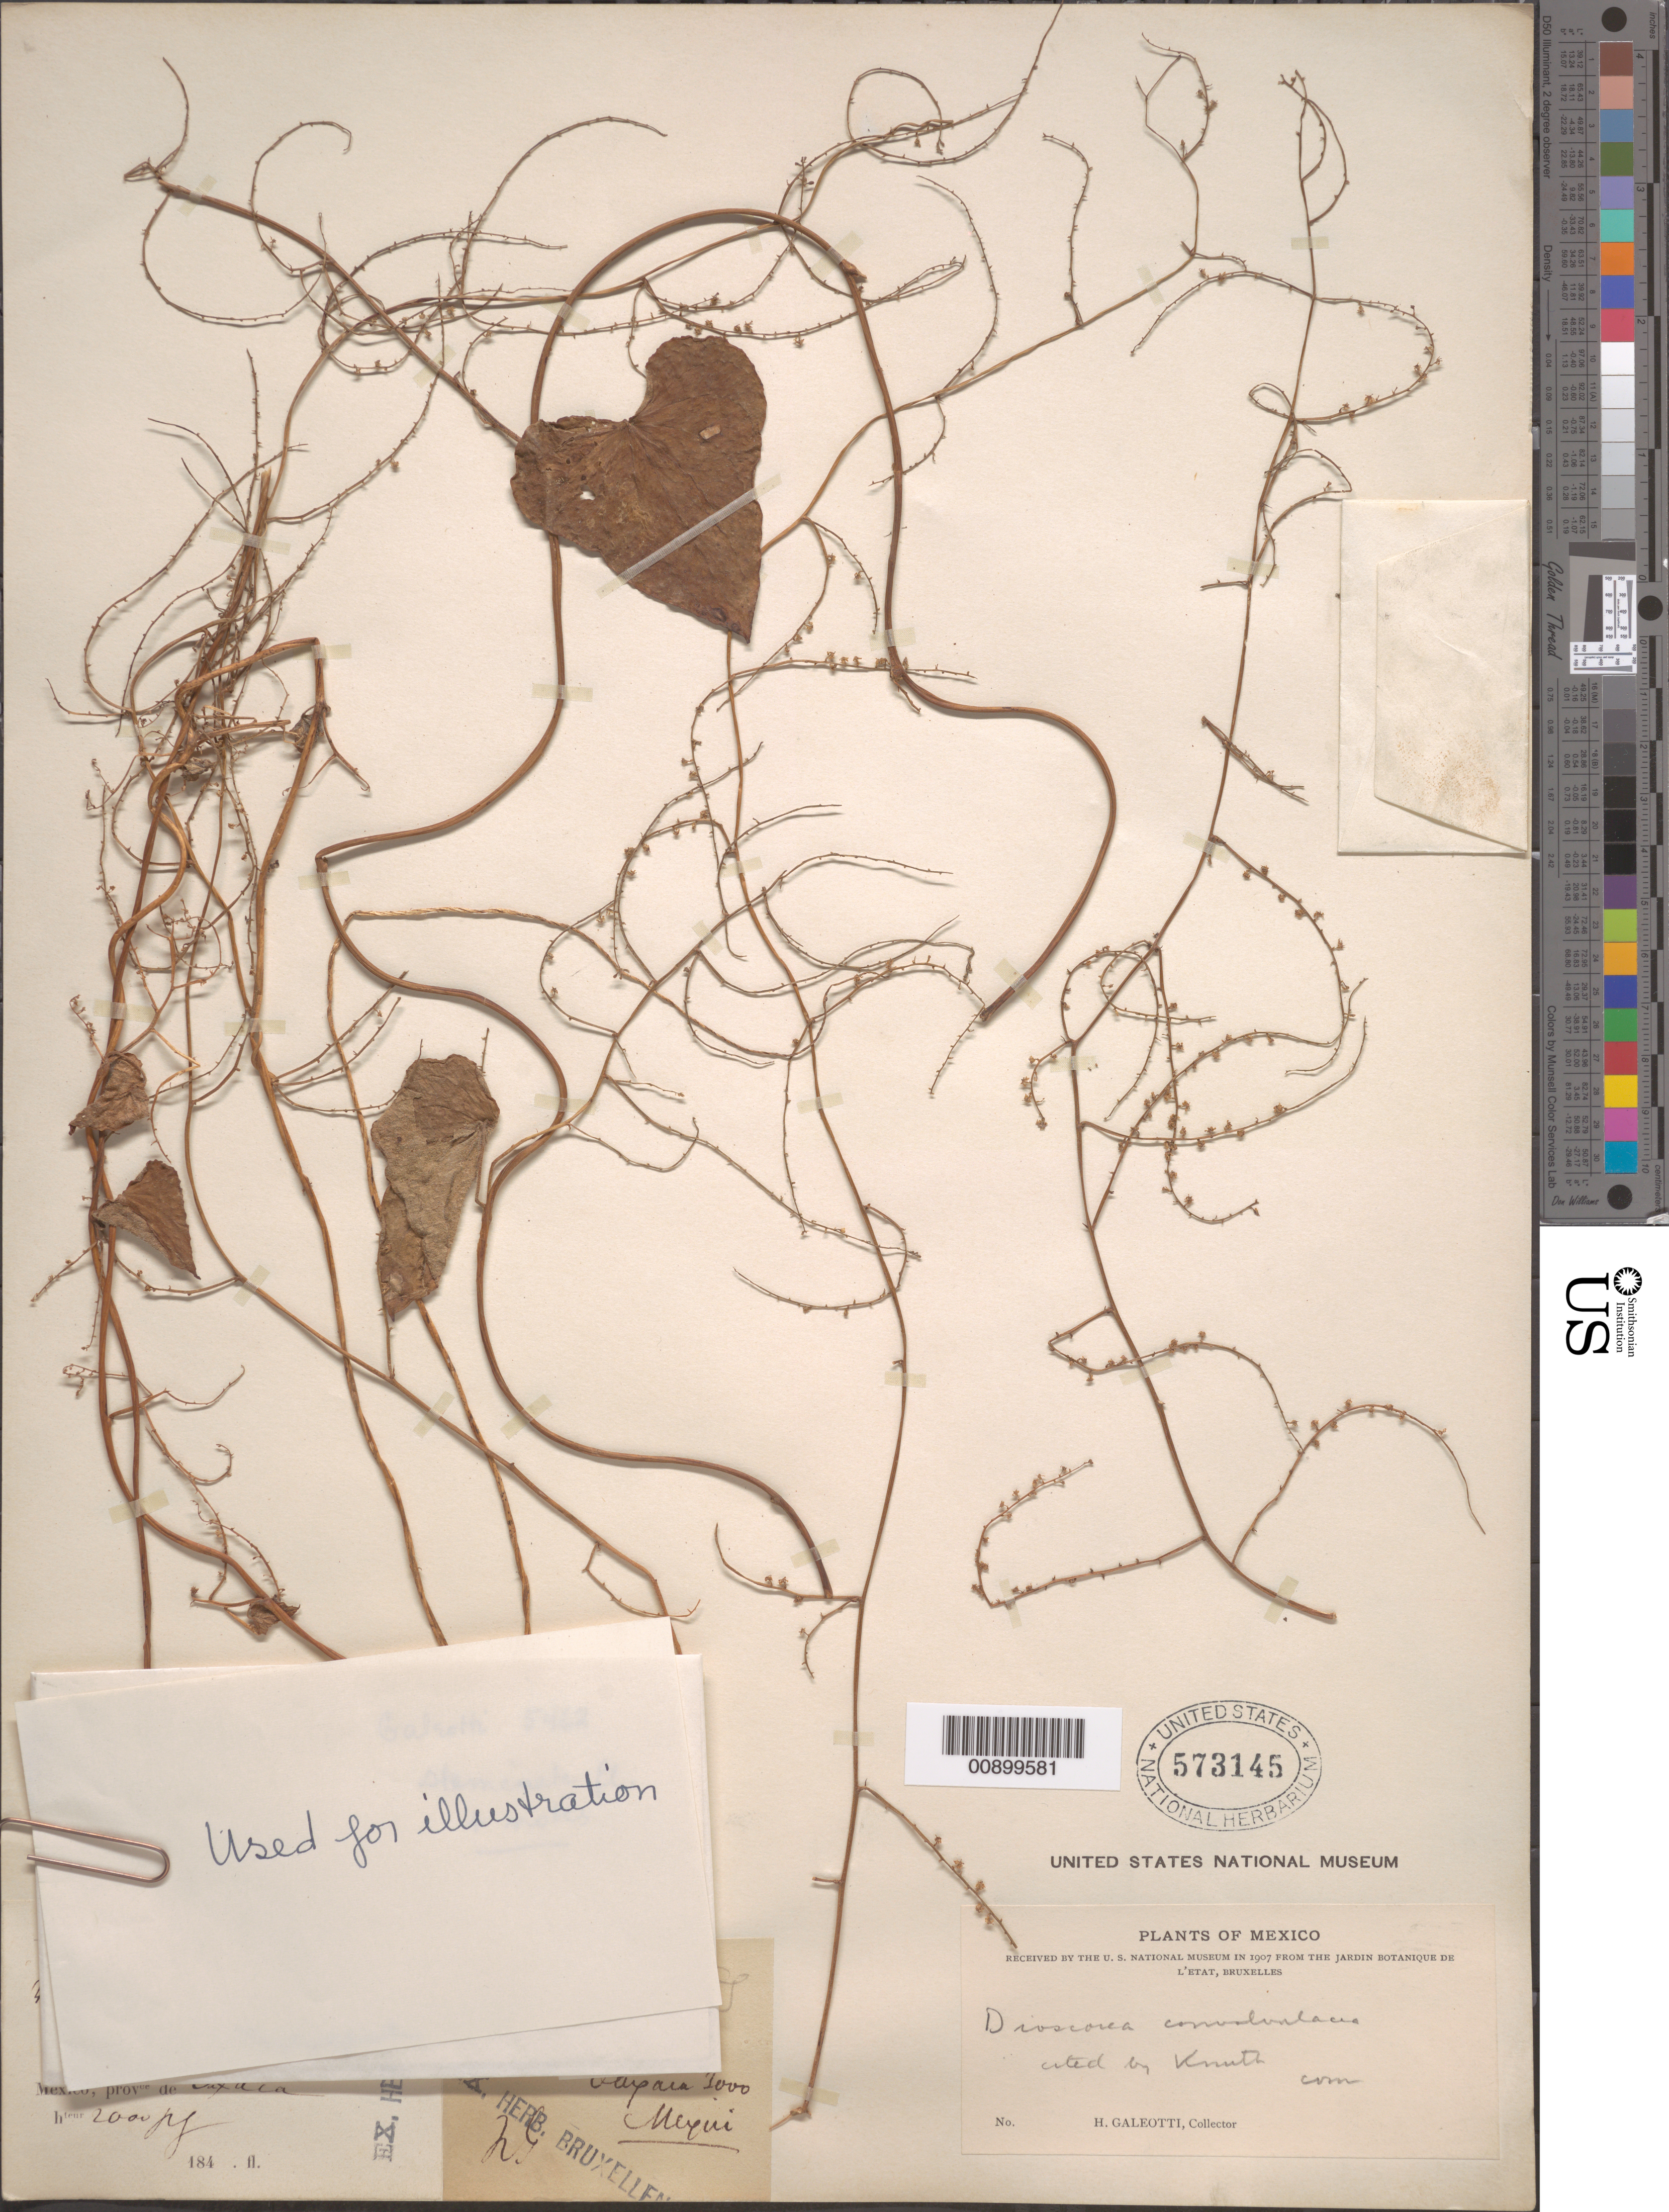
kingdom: Plantae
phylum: Tracheophyta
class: Liliopsida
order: Dioscoreales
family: Dioscoreaceae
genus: Dioscorea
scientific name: Dioscorea convolvulacea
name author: Schltdl. & Cham.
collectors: H. G. Galeotti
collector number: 5462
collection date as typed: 184-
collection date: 1840/1849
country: Mexico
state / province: Oaxaca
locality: Oaxaca.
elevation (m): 610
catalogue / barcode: US 573145